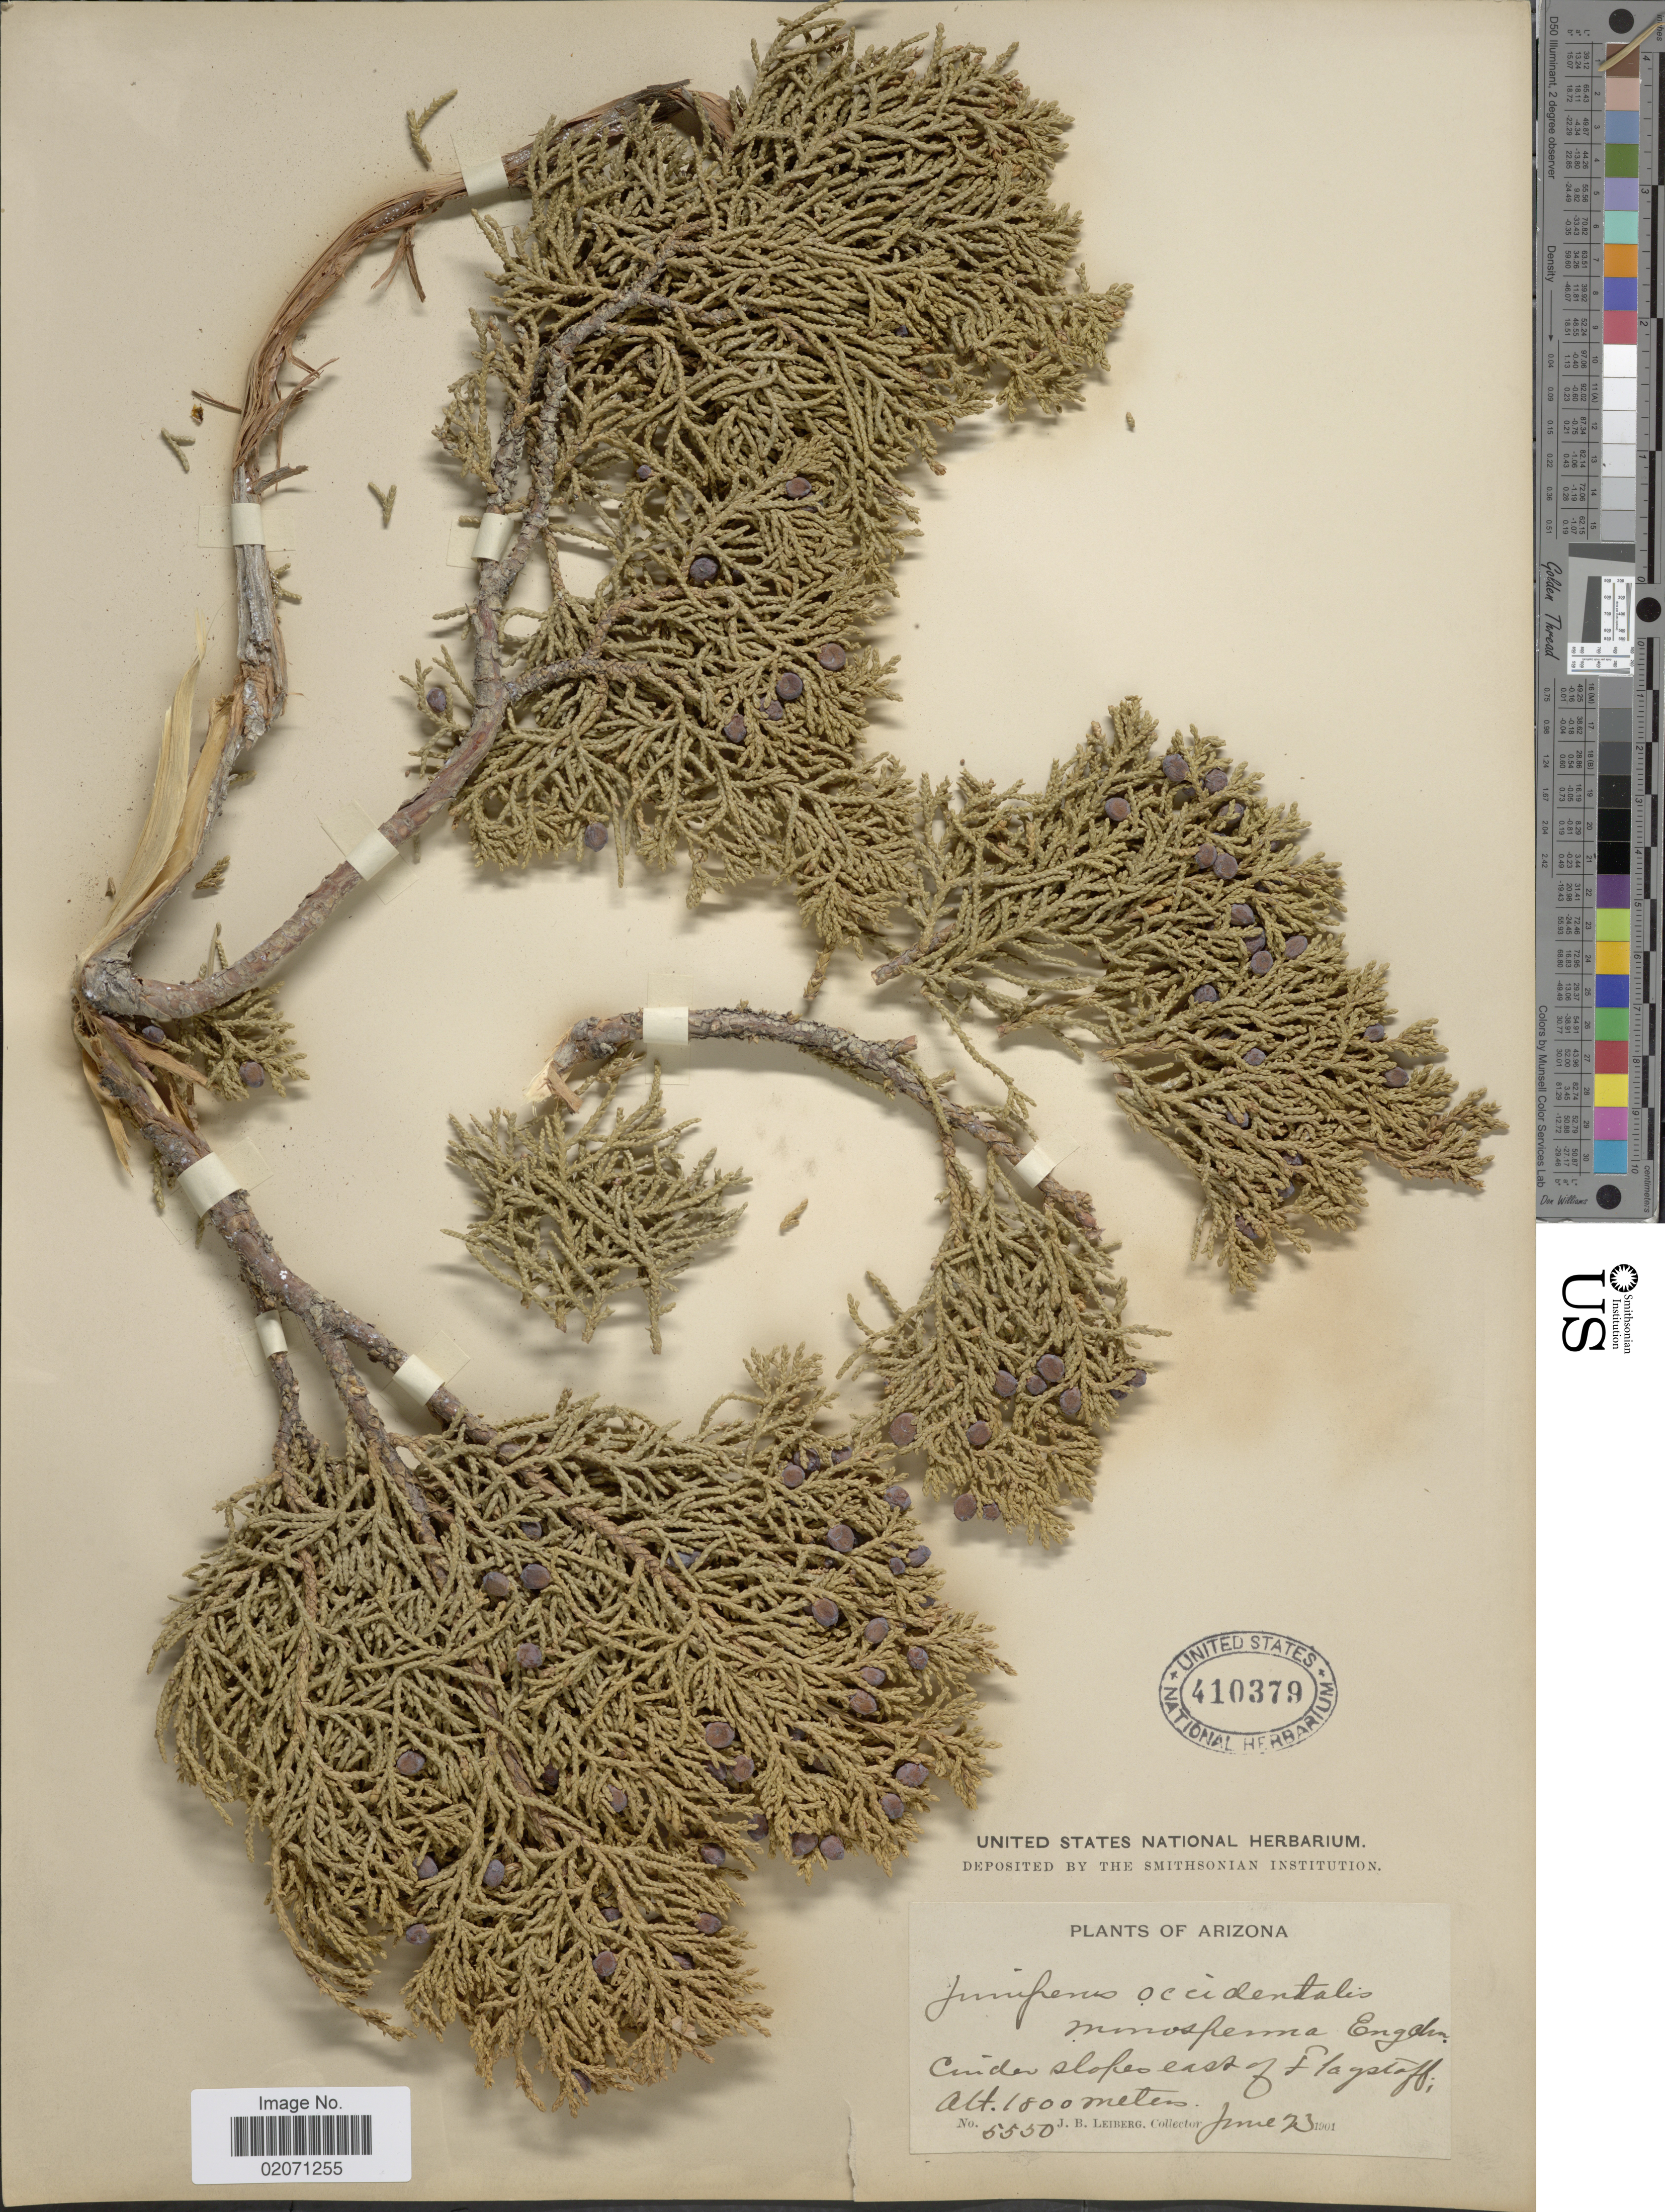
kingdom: Plantae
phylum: Tracheophyta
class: Pinopsida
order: Pinales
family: Cupressaceae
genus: Juniperus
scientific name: Juniperus monosperma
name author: (Engelm.) Sarg.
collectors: J. B. Leiberg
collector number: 5550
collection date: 1901-06-23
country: United States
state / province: Arizona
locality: Cinder slopes east of Flagstaff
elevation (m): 1800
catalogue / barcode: US 410379